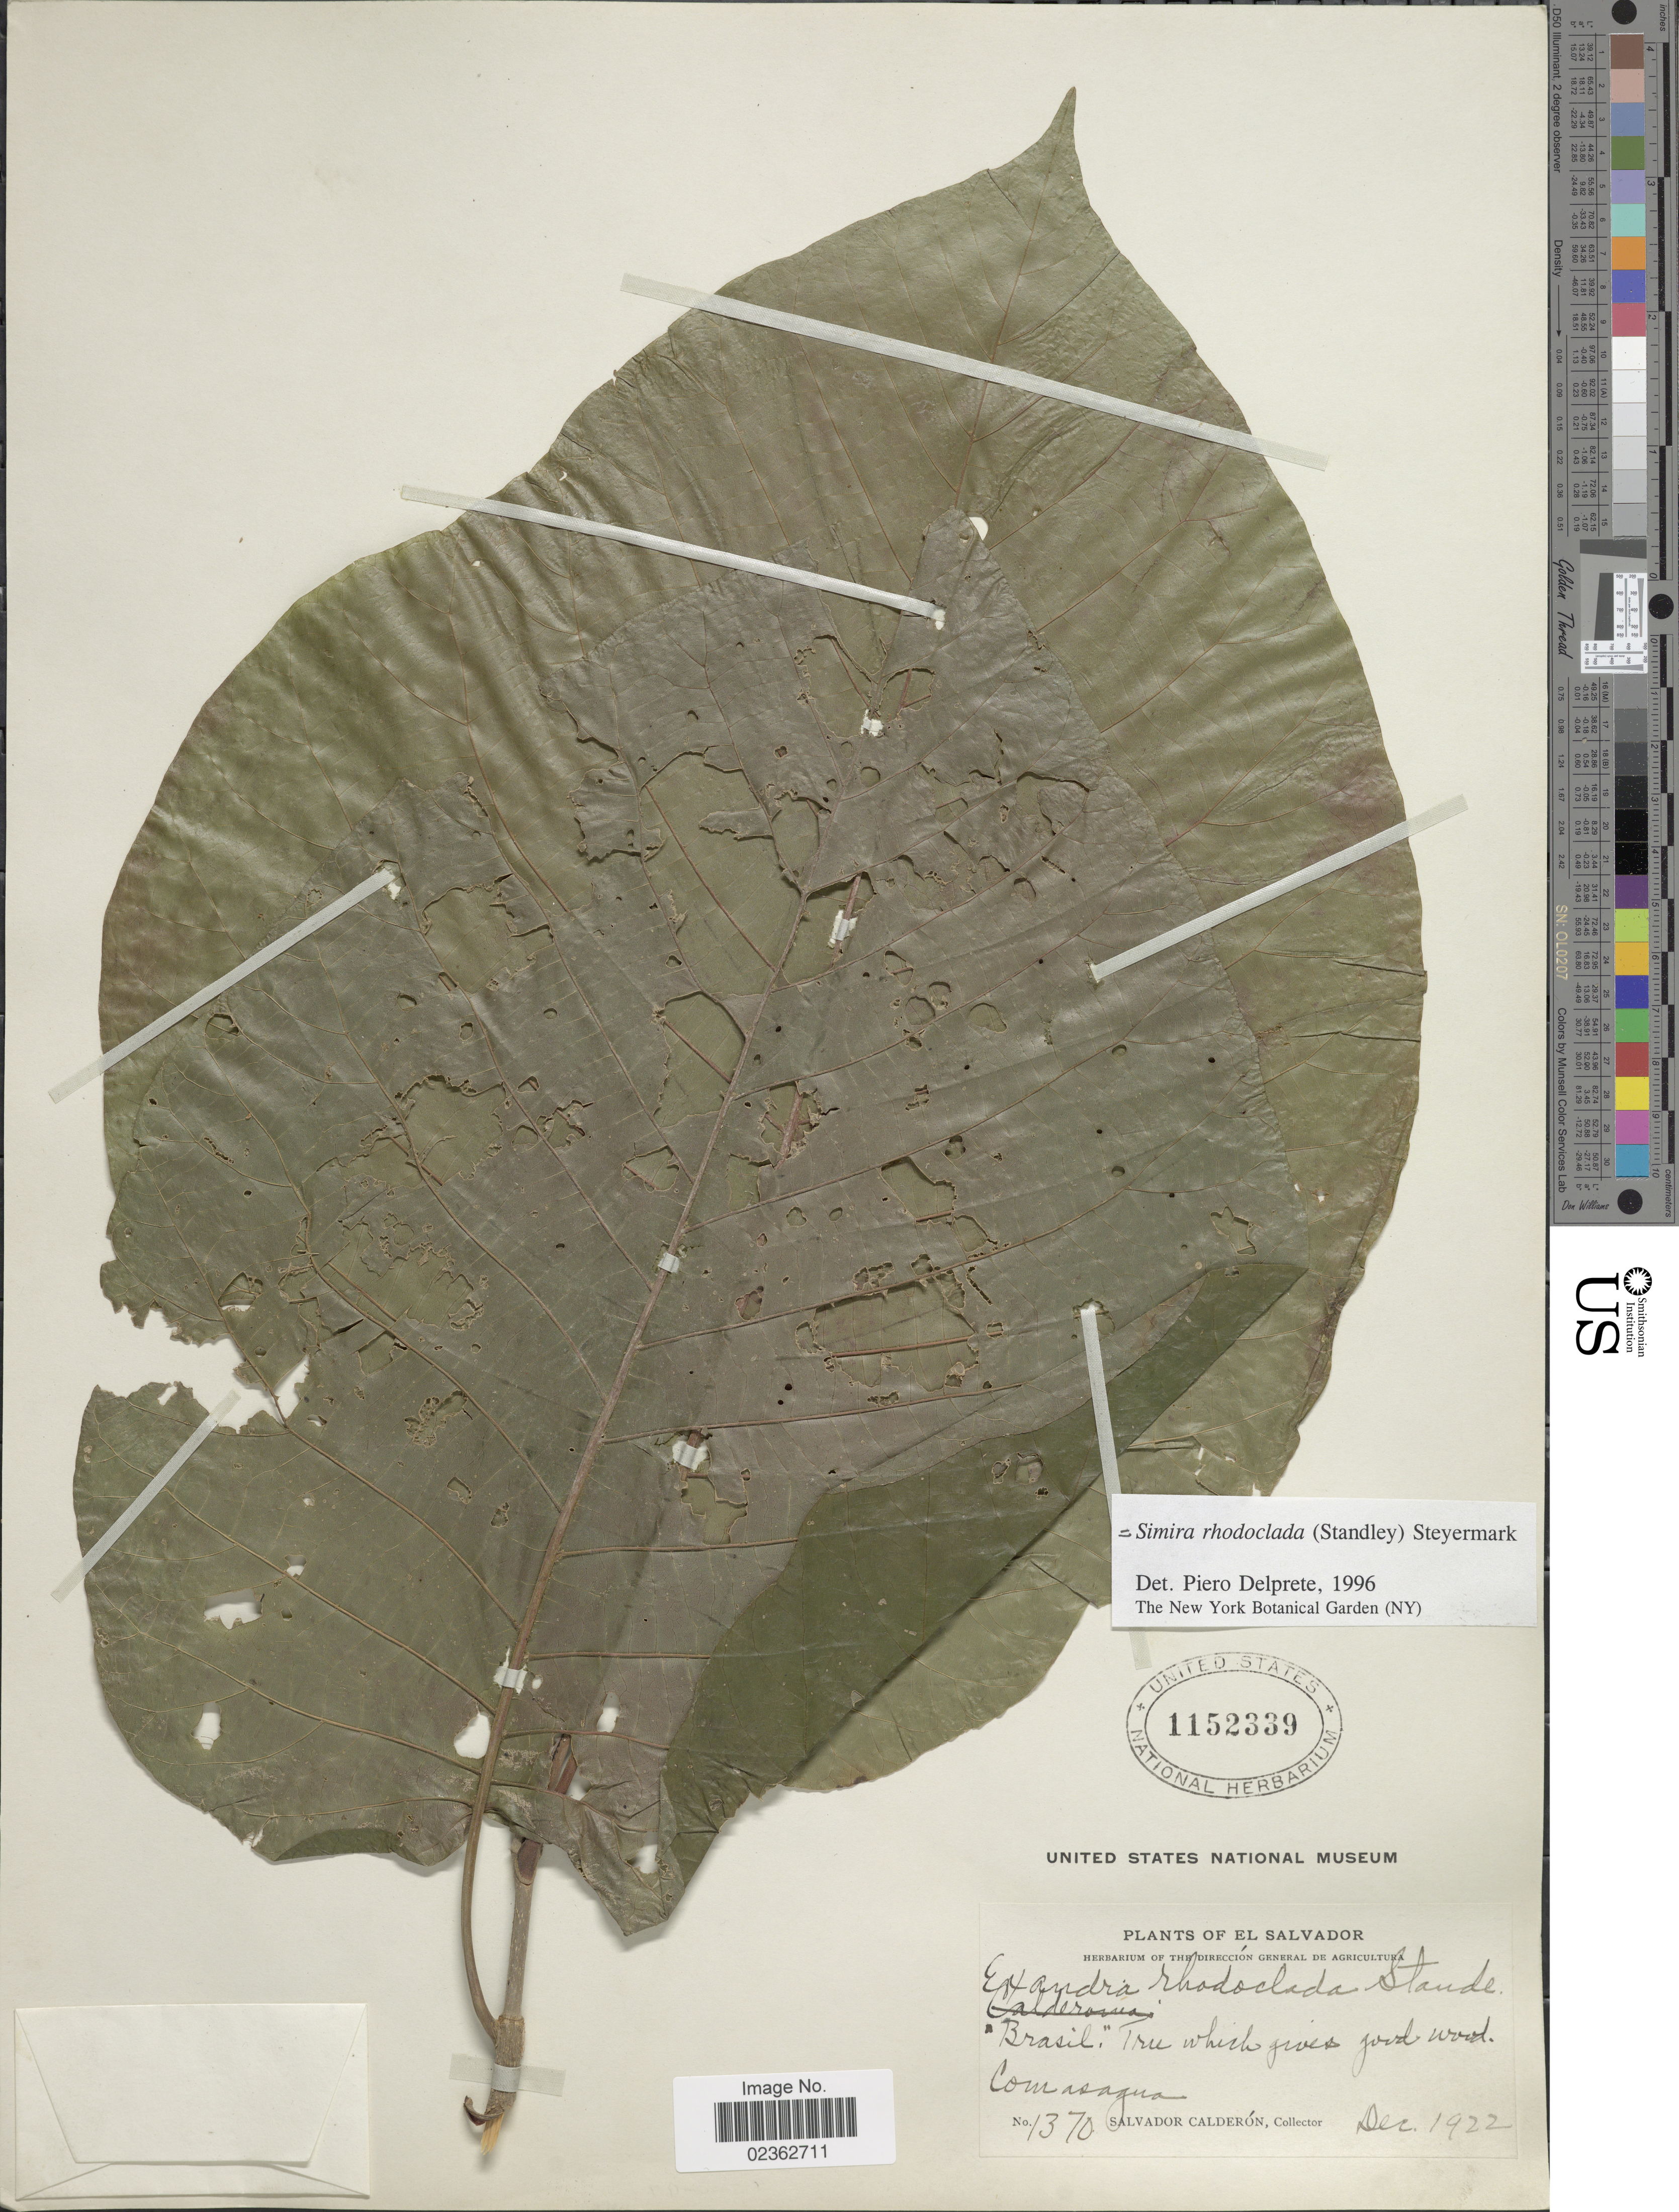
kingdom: Plantae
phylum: Tracheophyta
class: Magnoliopsida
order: Gentianales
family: Rubiaceae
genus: Simira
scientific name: Simira rhodoclada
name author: (Standl.) Steyerm.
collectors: S. Calderón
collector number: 1370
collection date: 1922-12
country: El Salvador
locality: Comasagua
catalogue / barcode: US 1152339